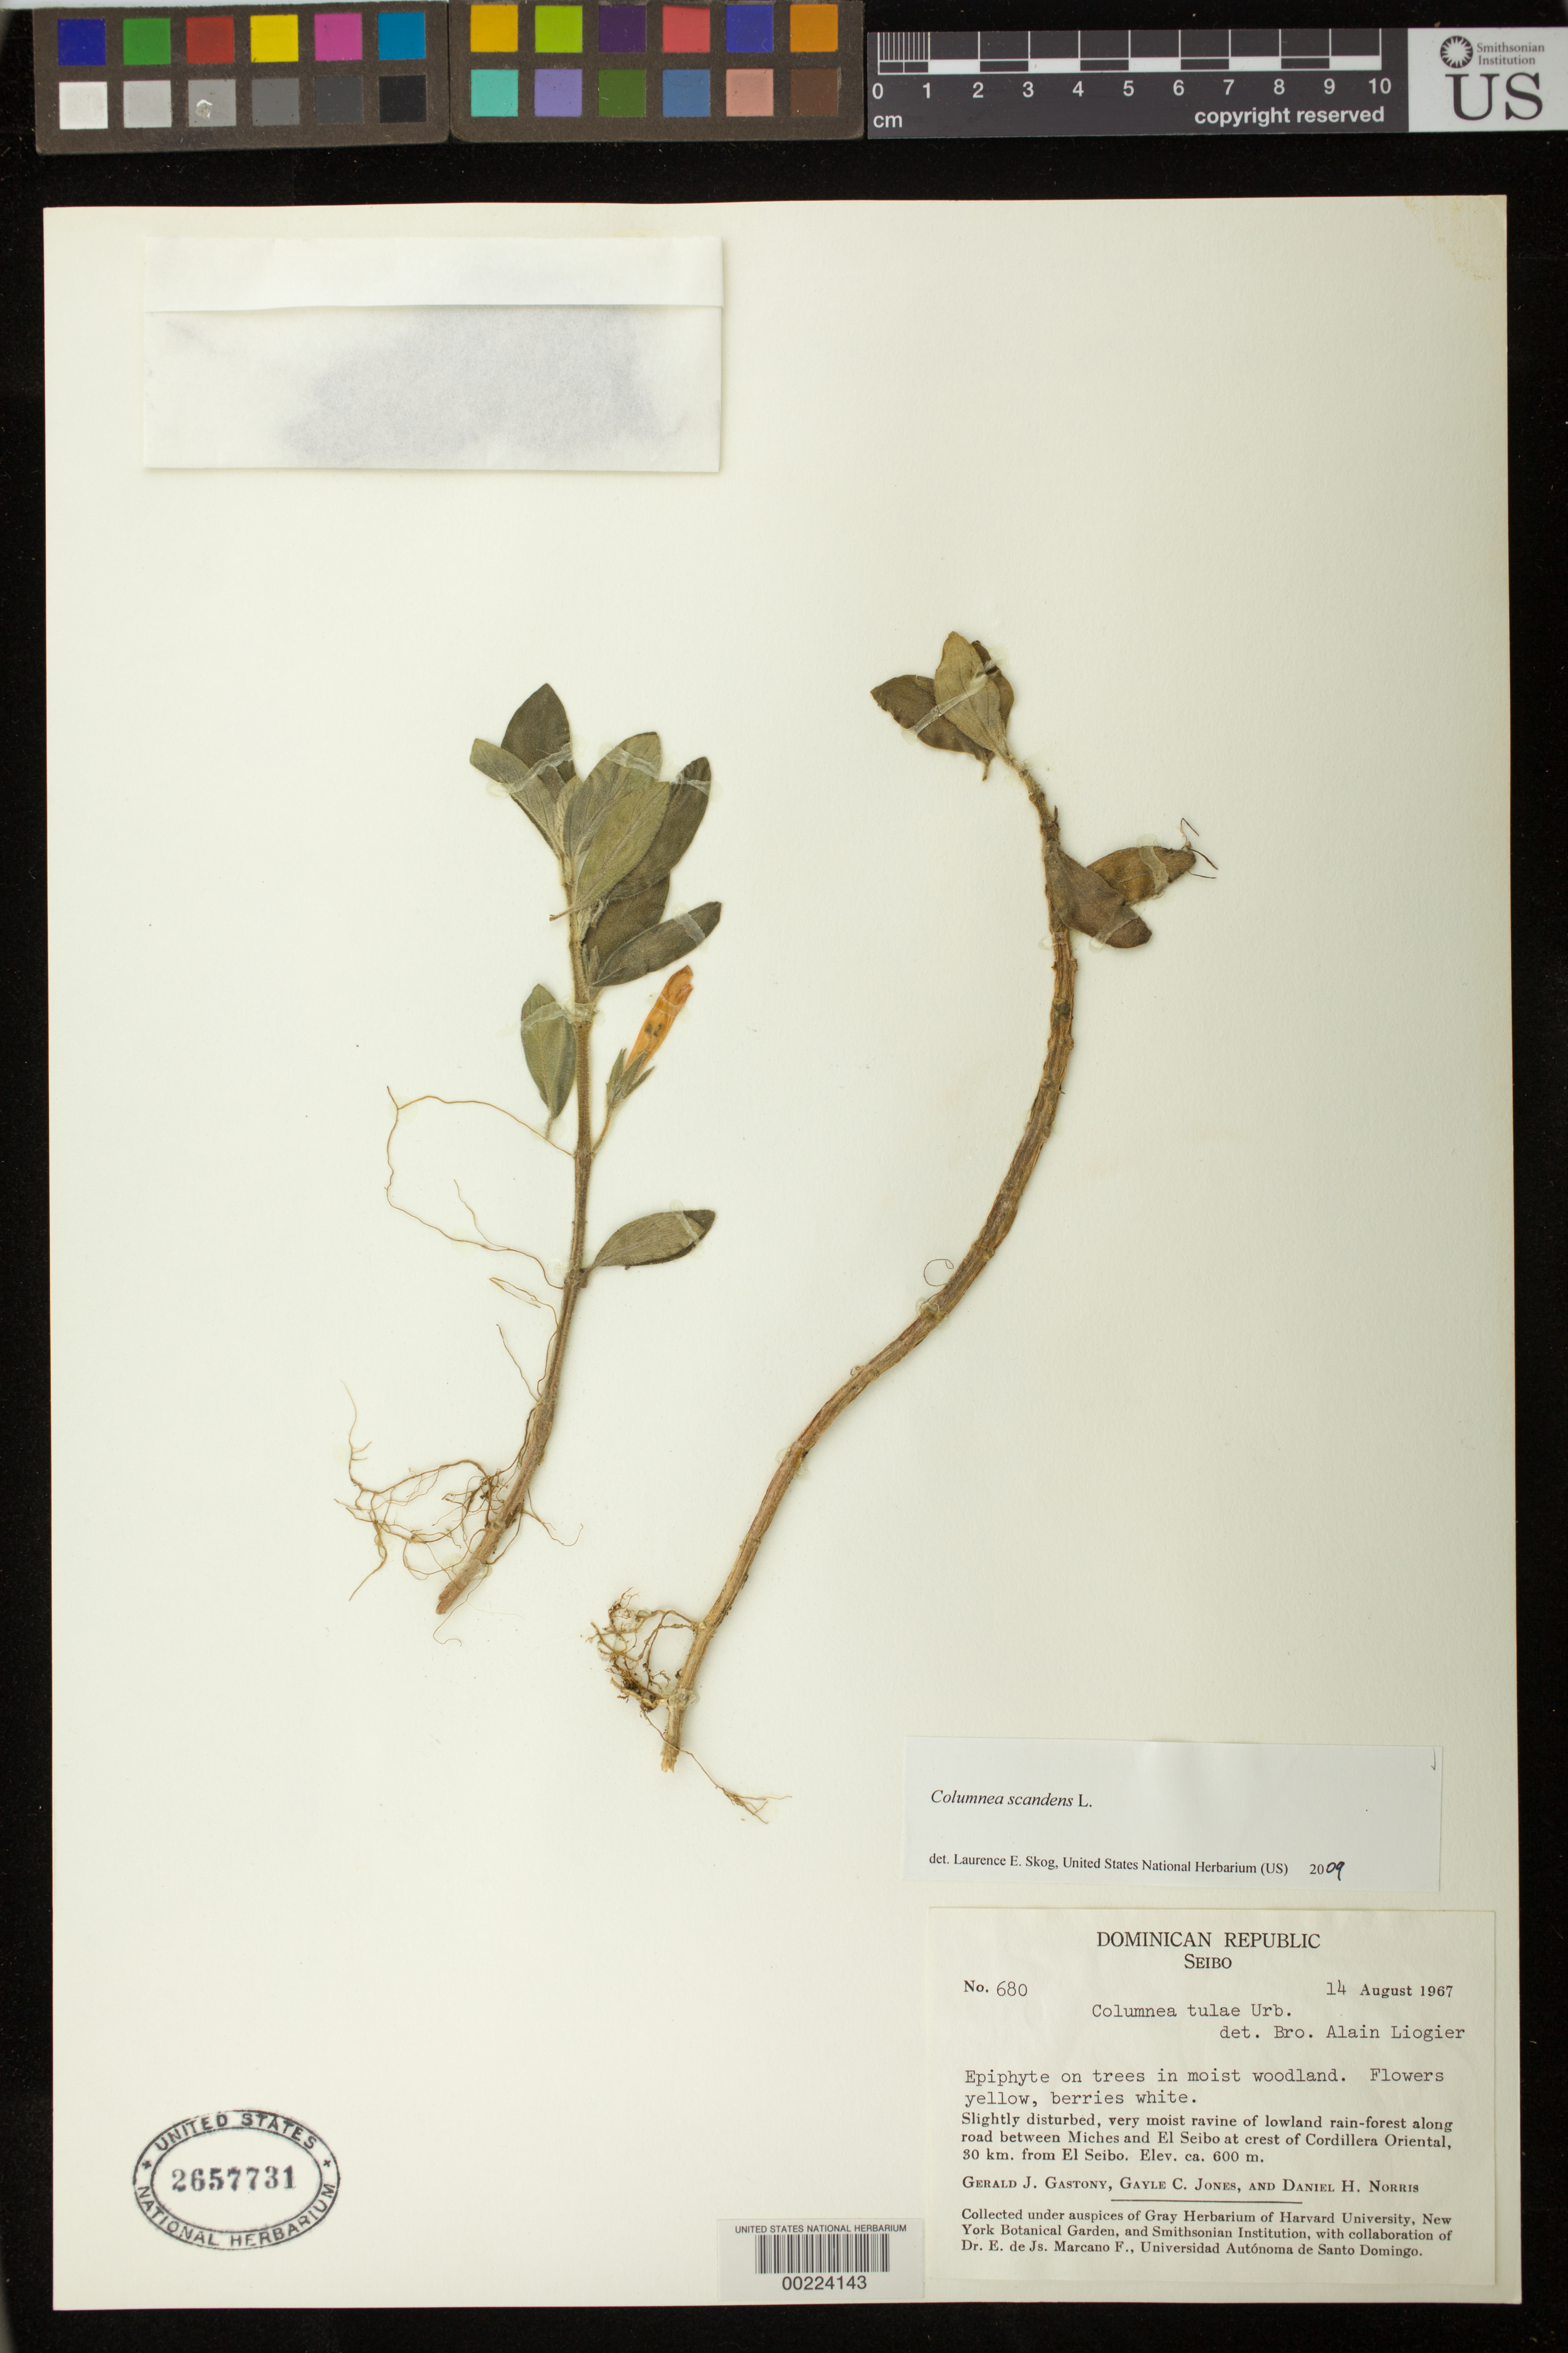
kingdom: Plantae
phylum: Tracheophyta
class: Magnoliopsida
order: Lamiales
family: Gesneriaceae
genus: Columnea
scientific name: Columnea scandens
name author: L.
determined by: Skog, Laurence E.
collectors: G. Gastony, G. C. Jones & D. H. Norris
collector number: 680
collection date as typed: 14 Aug 1967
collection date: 1967-08-14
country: Dominican Republic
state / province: El Seibo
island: Hispaniola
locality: Seibo, road between Miches and El Seibo at crest of Cordillera Oriental, 30 km from El Seibo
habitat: Slightly disturbed, very moist ravine of lowland rain-forest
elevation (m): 600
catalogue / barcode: US 2657731